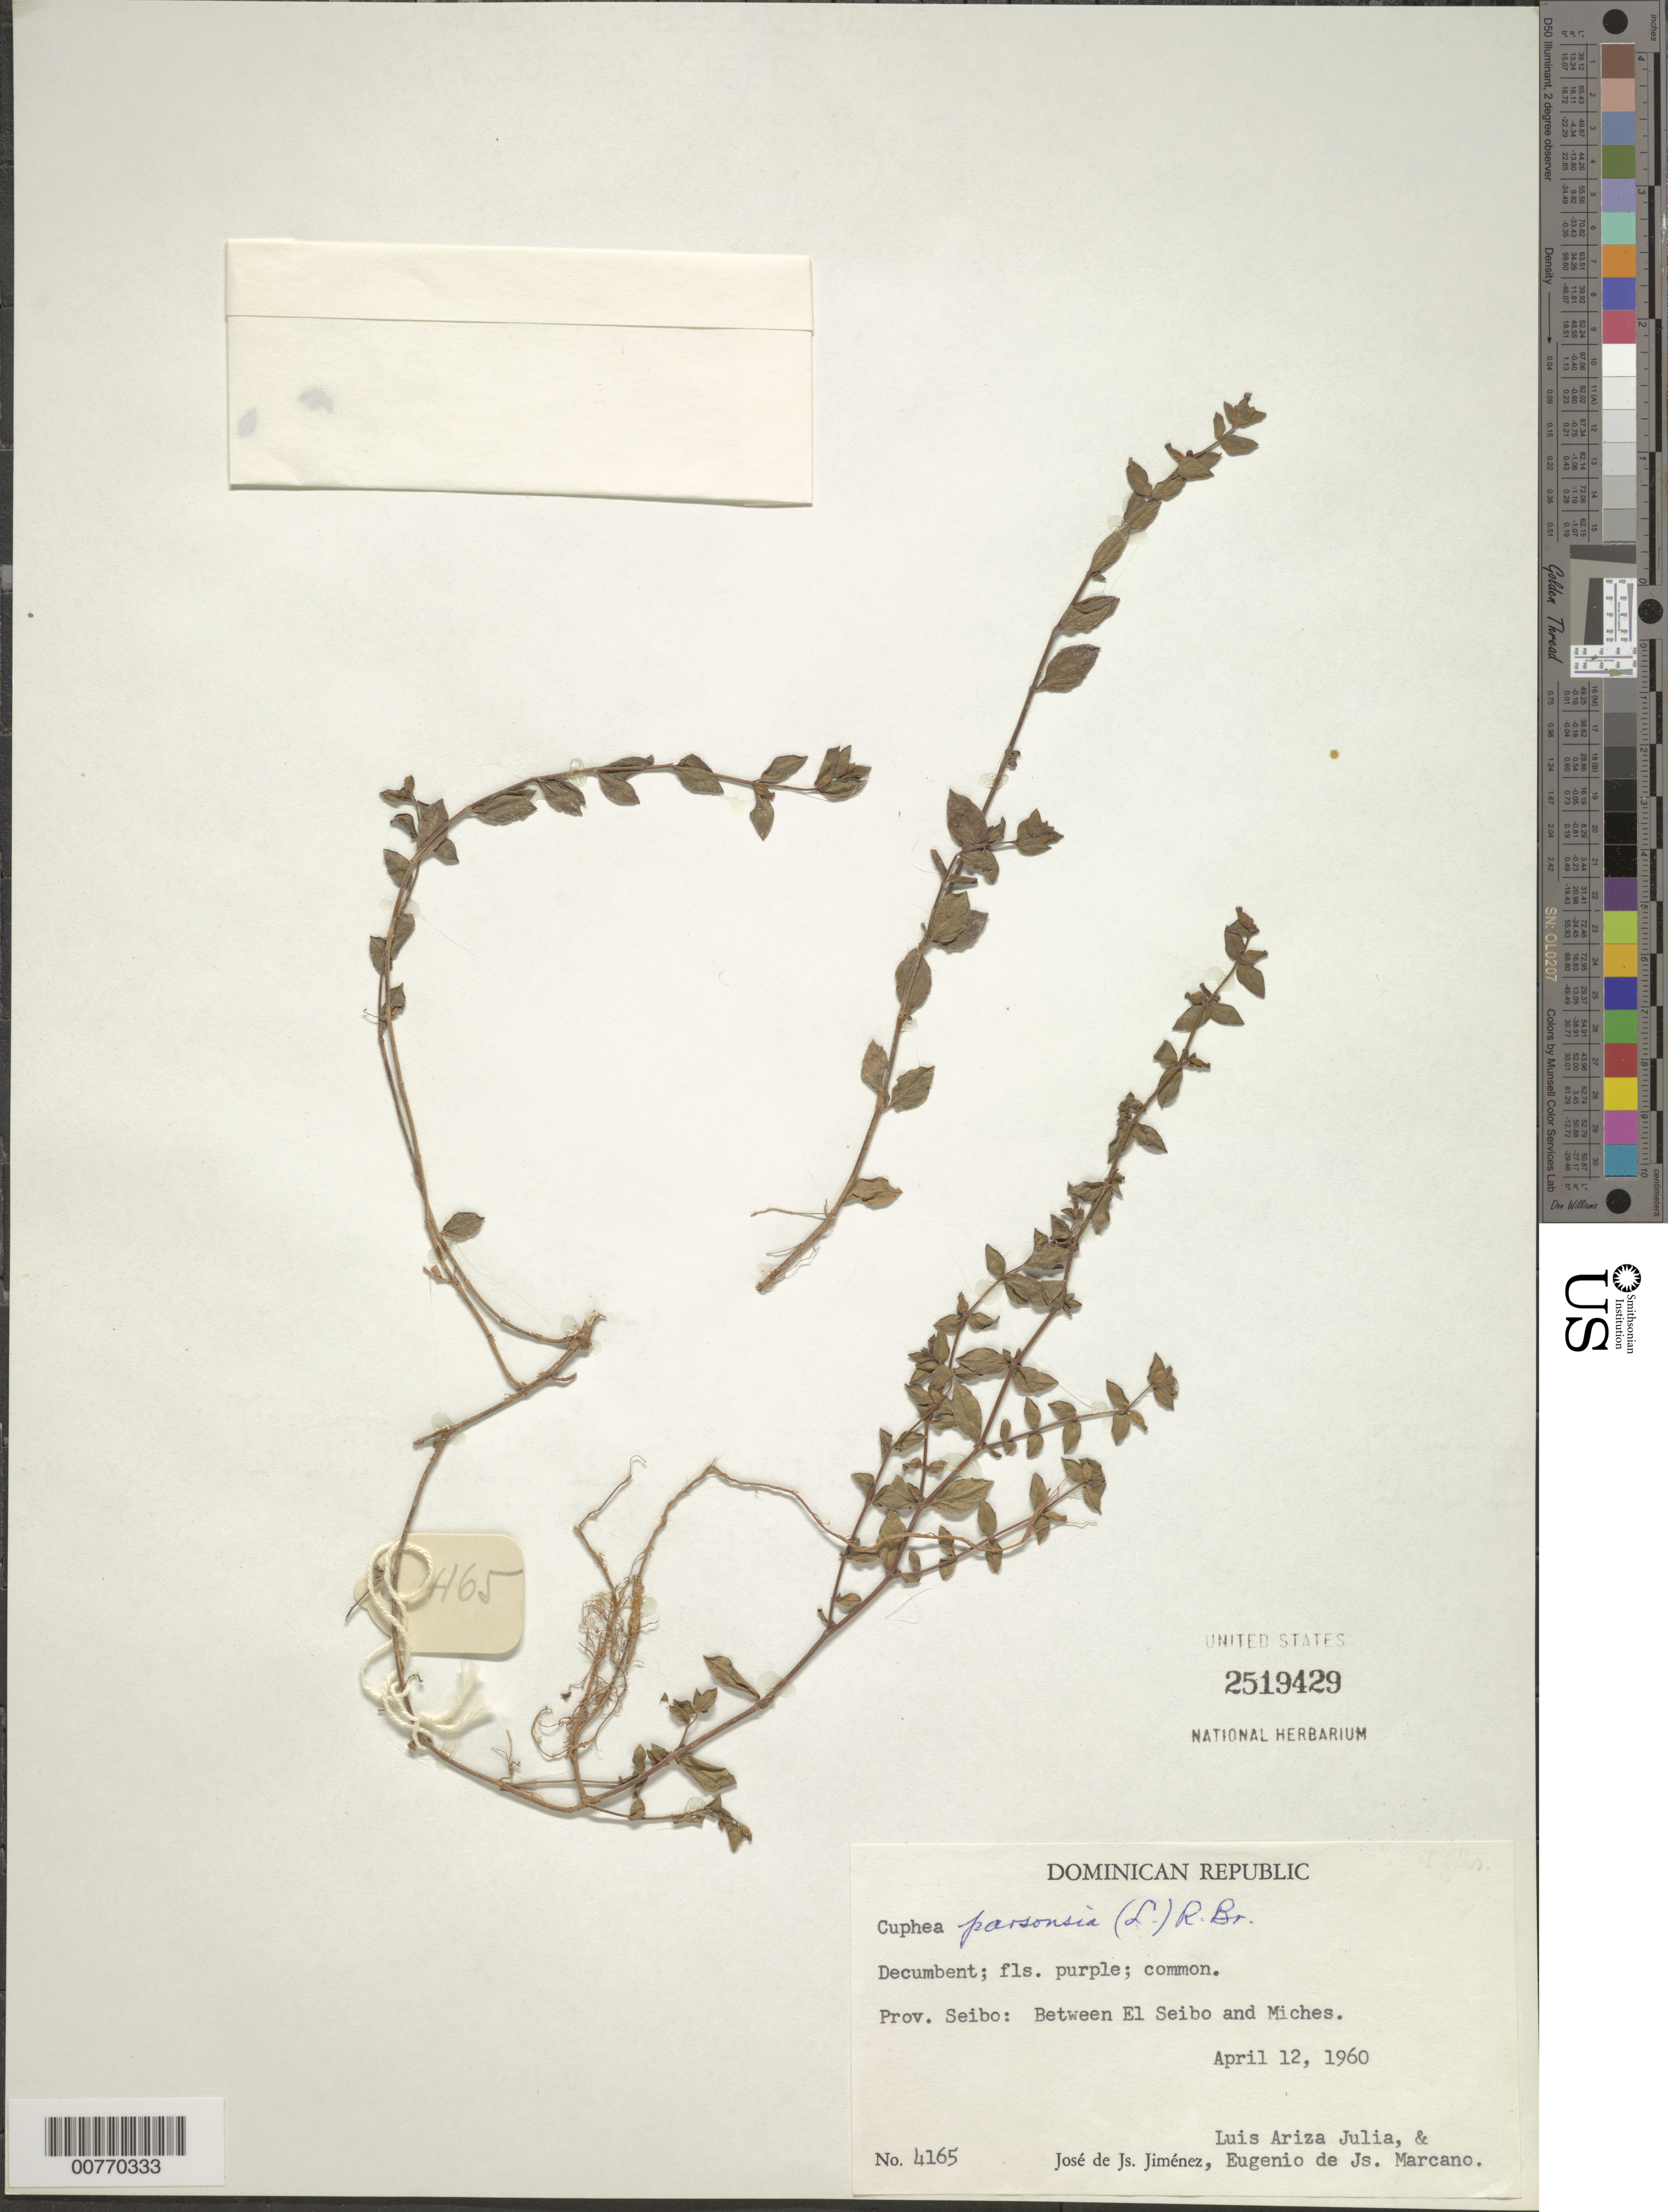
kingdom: Plantae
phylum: Tracheophyta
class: Magnoliopsida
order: Myrtales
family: Lythraceae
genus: Cuphea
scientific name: Cuphea parsonsia var. parsonsia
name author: (L.) R. Br. ex Steud.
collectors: J. J. Jiménez, L. Ariza-Julia & E. J. Marcano F.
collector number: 4165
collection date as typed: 12 Apr 1960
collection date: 1960-04-12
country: Dominican Republic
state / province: El Seibo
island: Hispaniola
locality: Between El Seibo and Miches.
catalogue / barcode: US 2519429